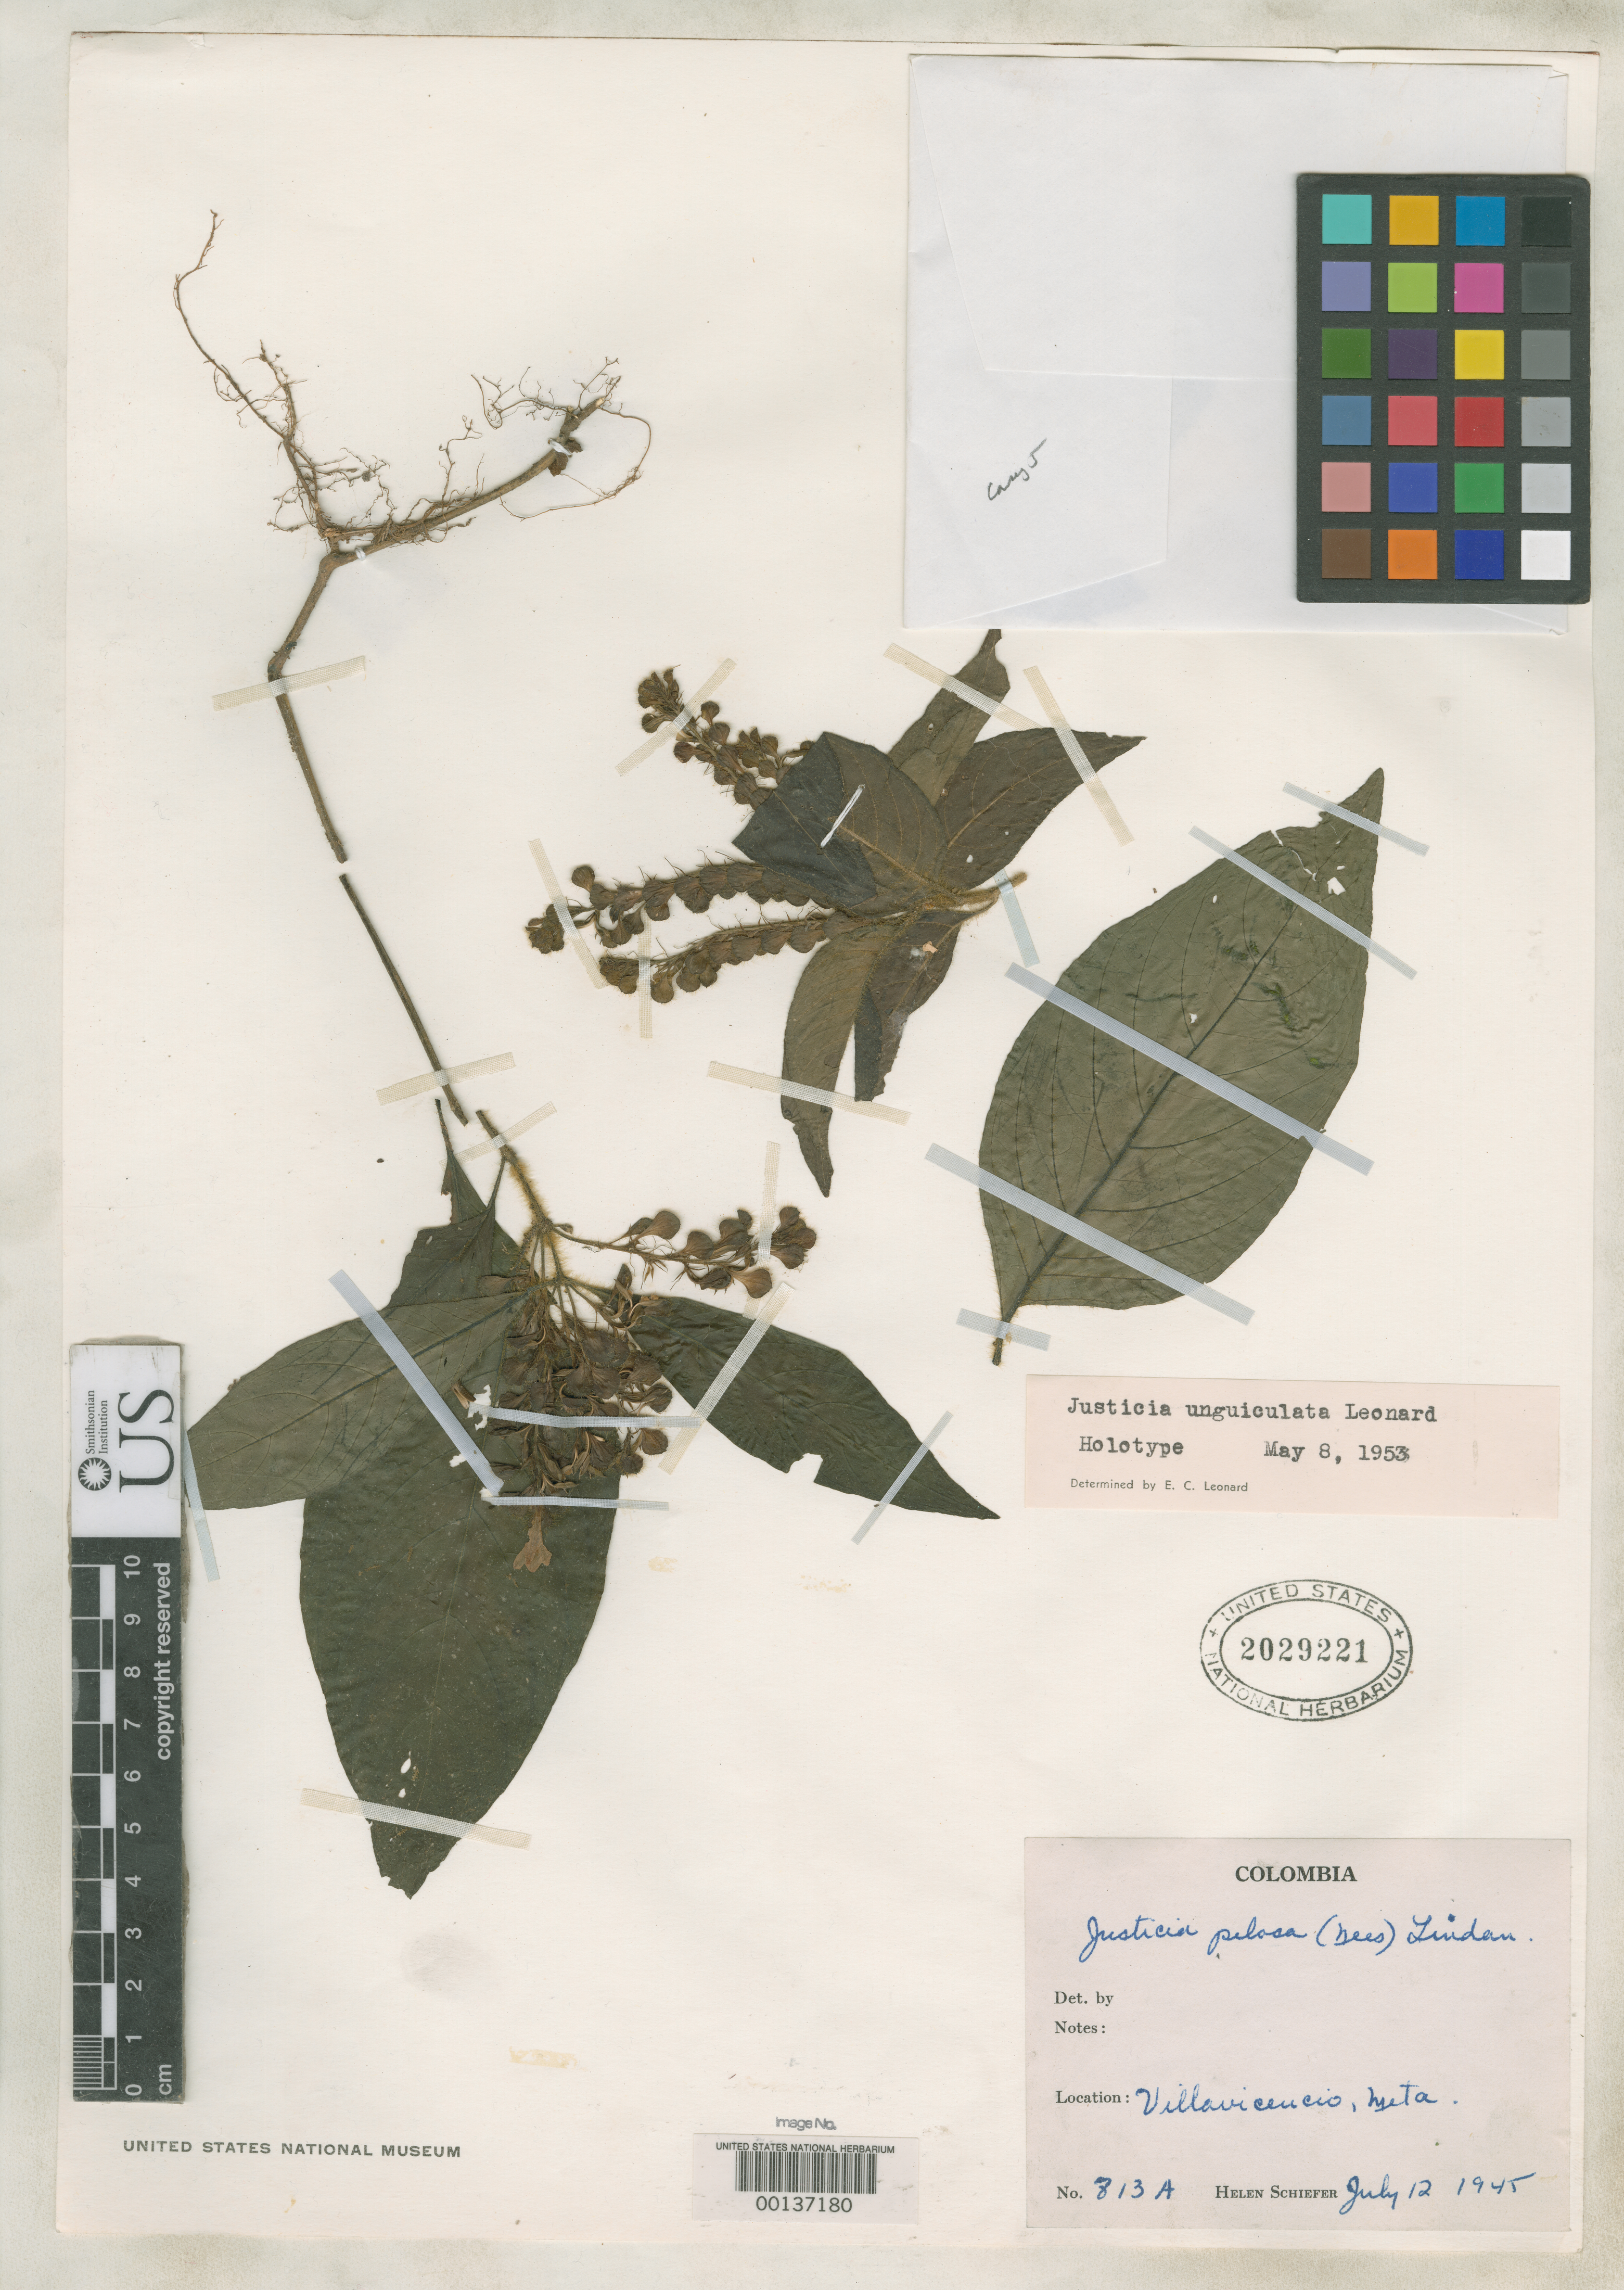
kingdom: Plantae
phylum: Tracheophyta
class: Magnoliopsida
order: Lamiales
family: Acanthaceae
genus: Justicia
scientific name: Justicia unguiculata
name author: Leonard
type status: Holotype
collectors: H. Schiefer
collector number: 813a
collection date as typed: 12 Jul 1945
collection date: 1945-07-12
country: Colombia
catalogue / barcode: US 2029221